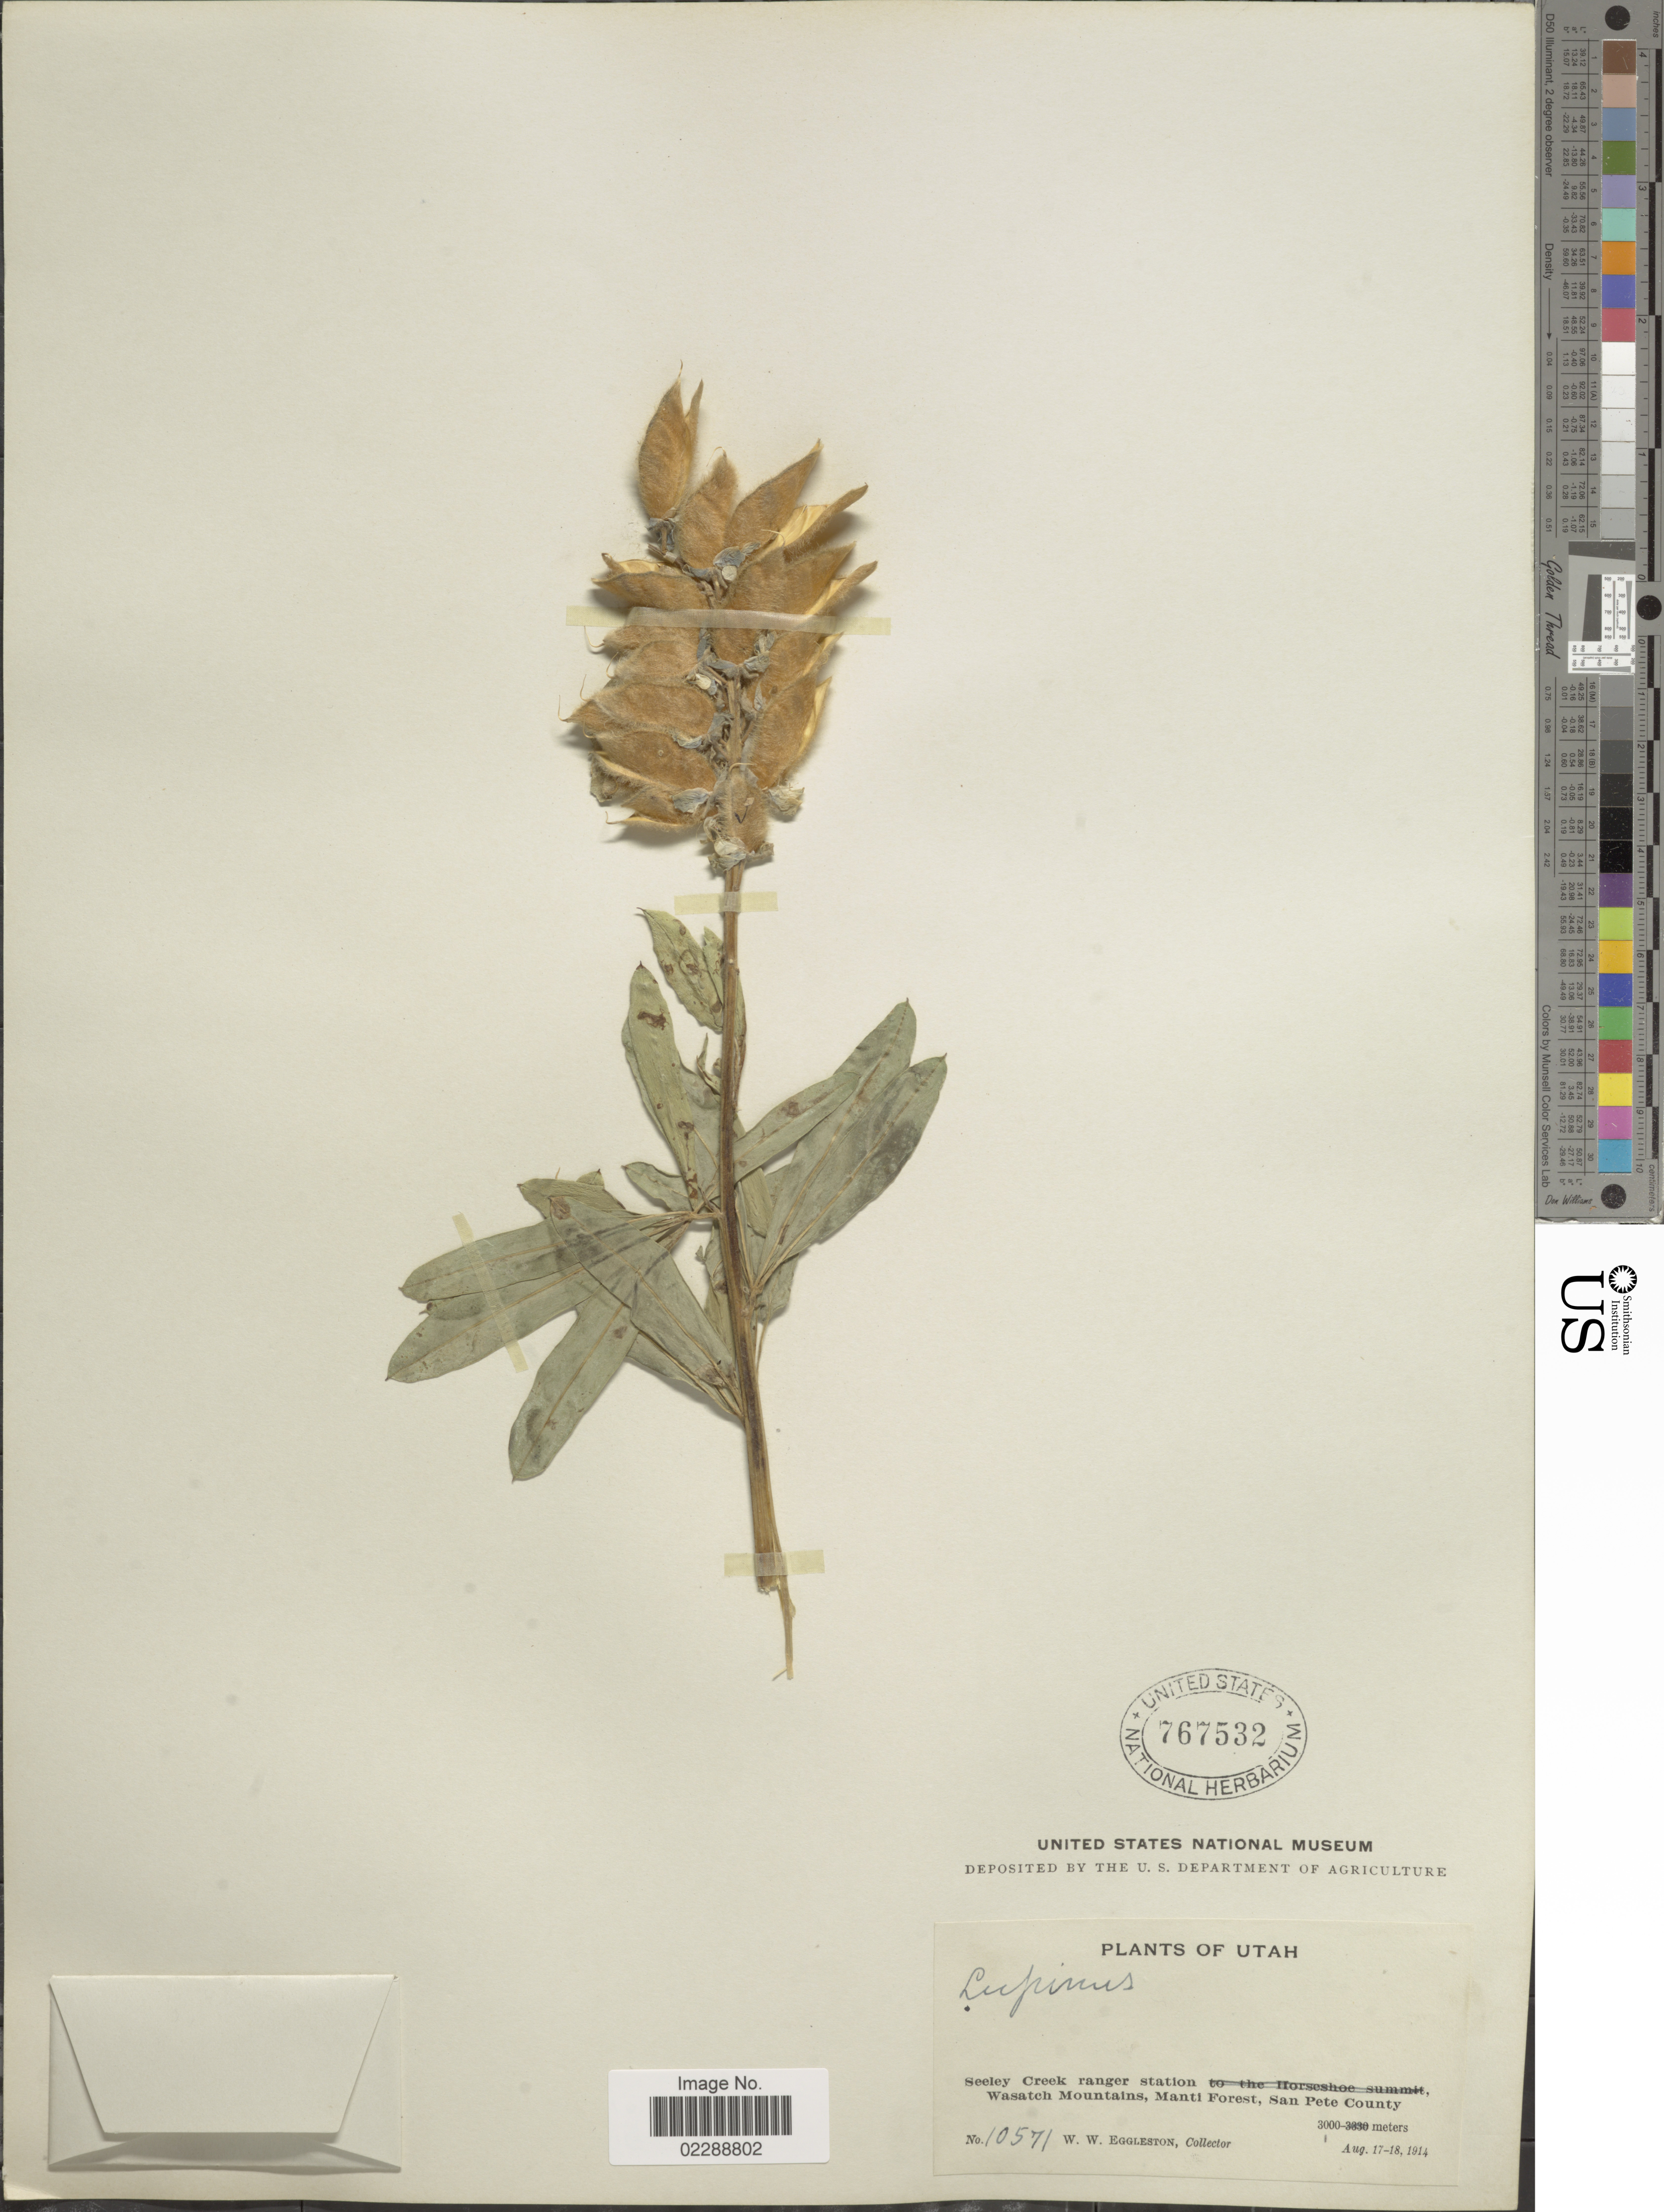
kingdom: Plantae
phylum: Tracheophyta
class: Magnoliopsida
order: Fabales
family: Fabaceae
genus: Lupinus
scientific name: Lupinus sp.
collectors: W. W. Eggleston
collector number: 10571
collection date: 1914-08-17/1914-08-18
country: United States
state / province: Utah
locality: Seeley Creek ranger station, Wasatch Mountains, Manti Forest, San Pete County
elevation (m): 3000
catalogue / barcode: US 767532